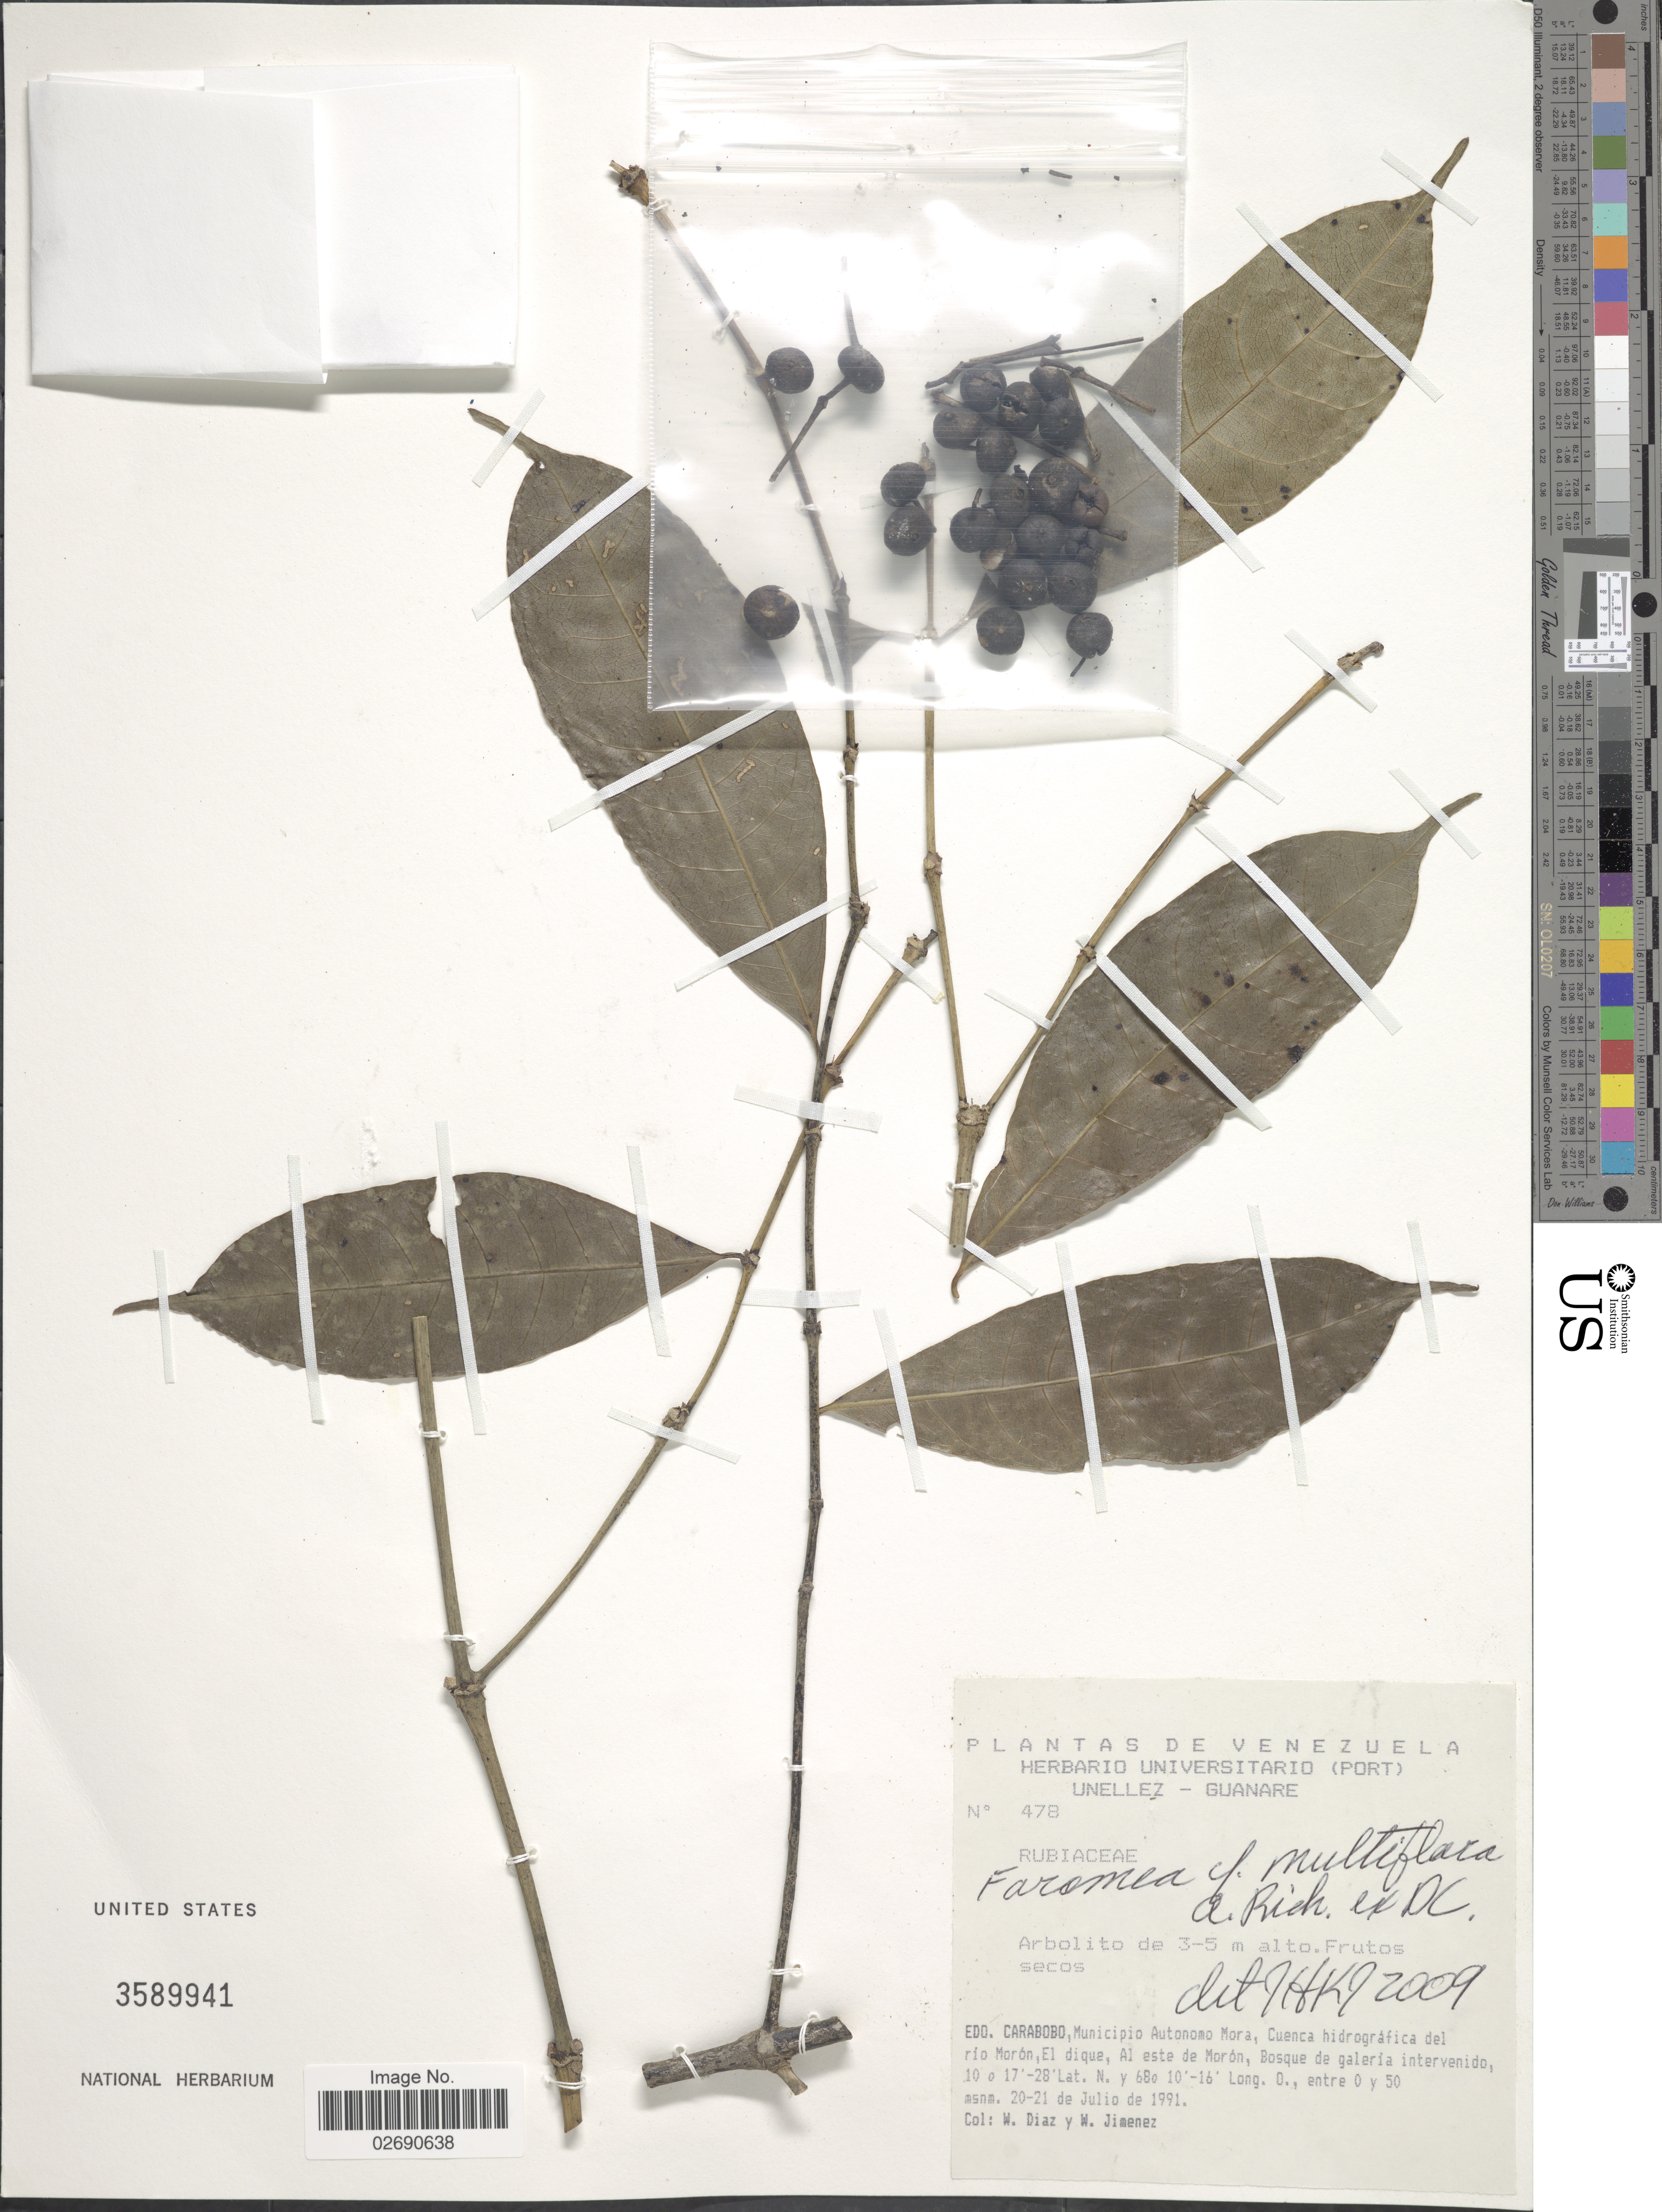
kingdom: Plantae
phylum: Tracheophyta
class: Magnoliopsida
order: Gentianales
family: Rubiaceae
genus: Faramea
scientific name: Faramea multiflora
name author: A. Rich. ex DC.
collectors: W. Díaz P. & W. Jimenez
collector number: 478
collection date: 1991-07-20/1991-07-21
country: Venezuela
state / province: Carabobo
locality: Municipio Autonomo Mora, Cuenca hidrográfica del rio Morón, El dique, Al este de Morón, Bosque de galeria intervenido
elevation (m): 0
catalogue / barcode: US 3589941